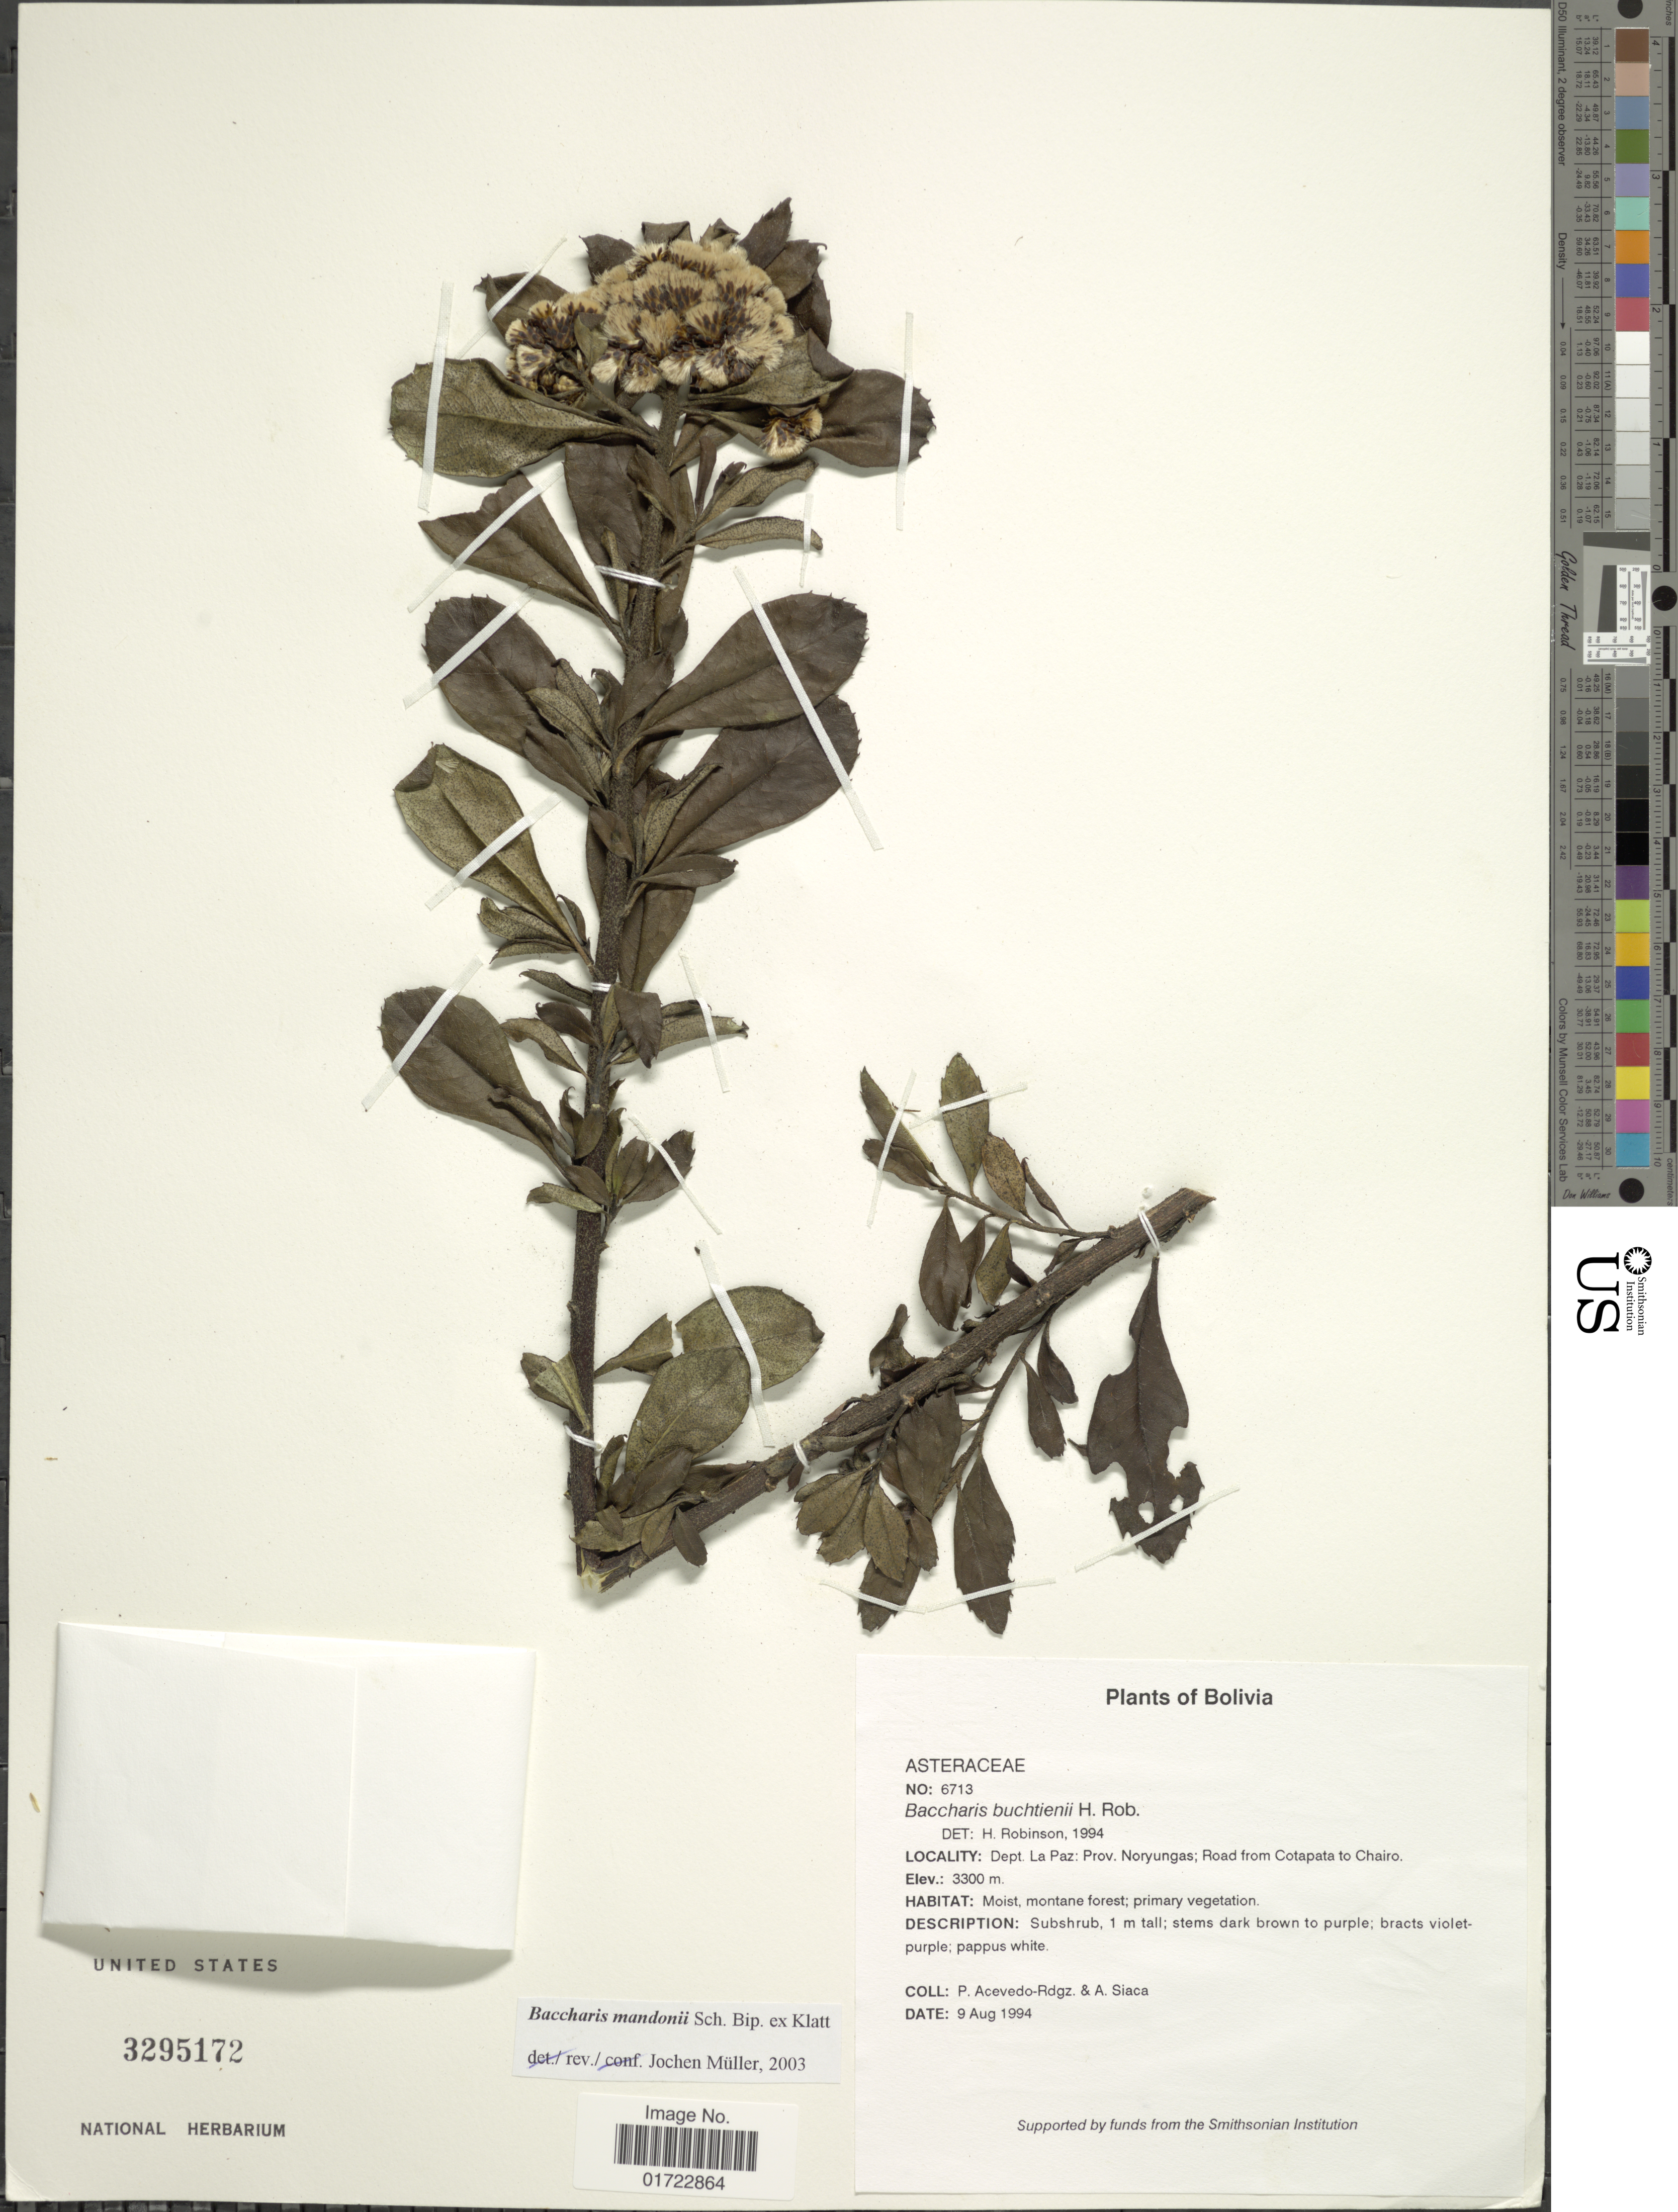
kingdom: Plantae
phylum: Tracheophyta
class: Magnoliopsida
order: Asterales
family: Asteraceae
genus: Baccharis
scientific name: Baccharis mandonii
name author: Sch. Bip. ex Klatt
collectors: P. Acevedo-Rodr. & A. Siaca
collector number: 6713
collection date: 1994-08-09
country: Bolivia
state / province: La Paz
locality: Prov. Noryungas; Road from Cotapata to Chairo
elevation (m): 3300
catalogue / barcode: US 3295172